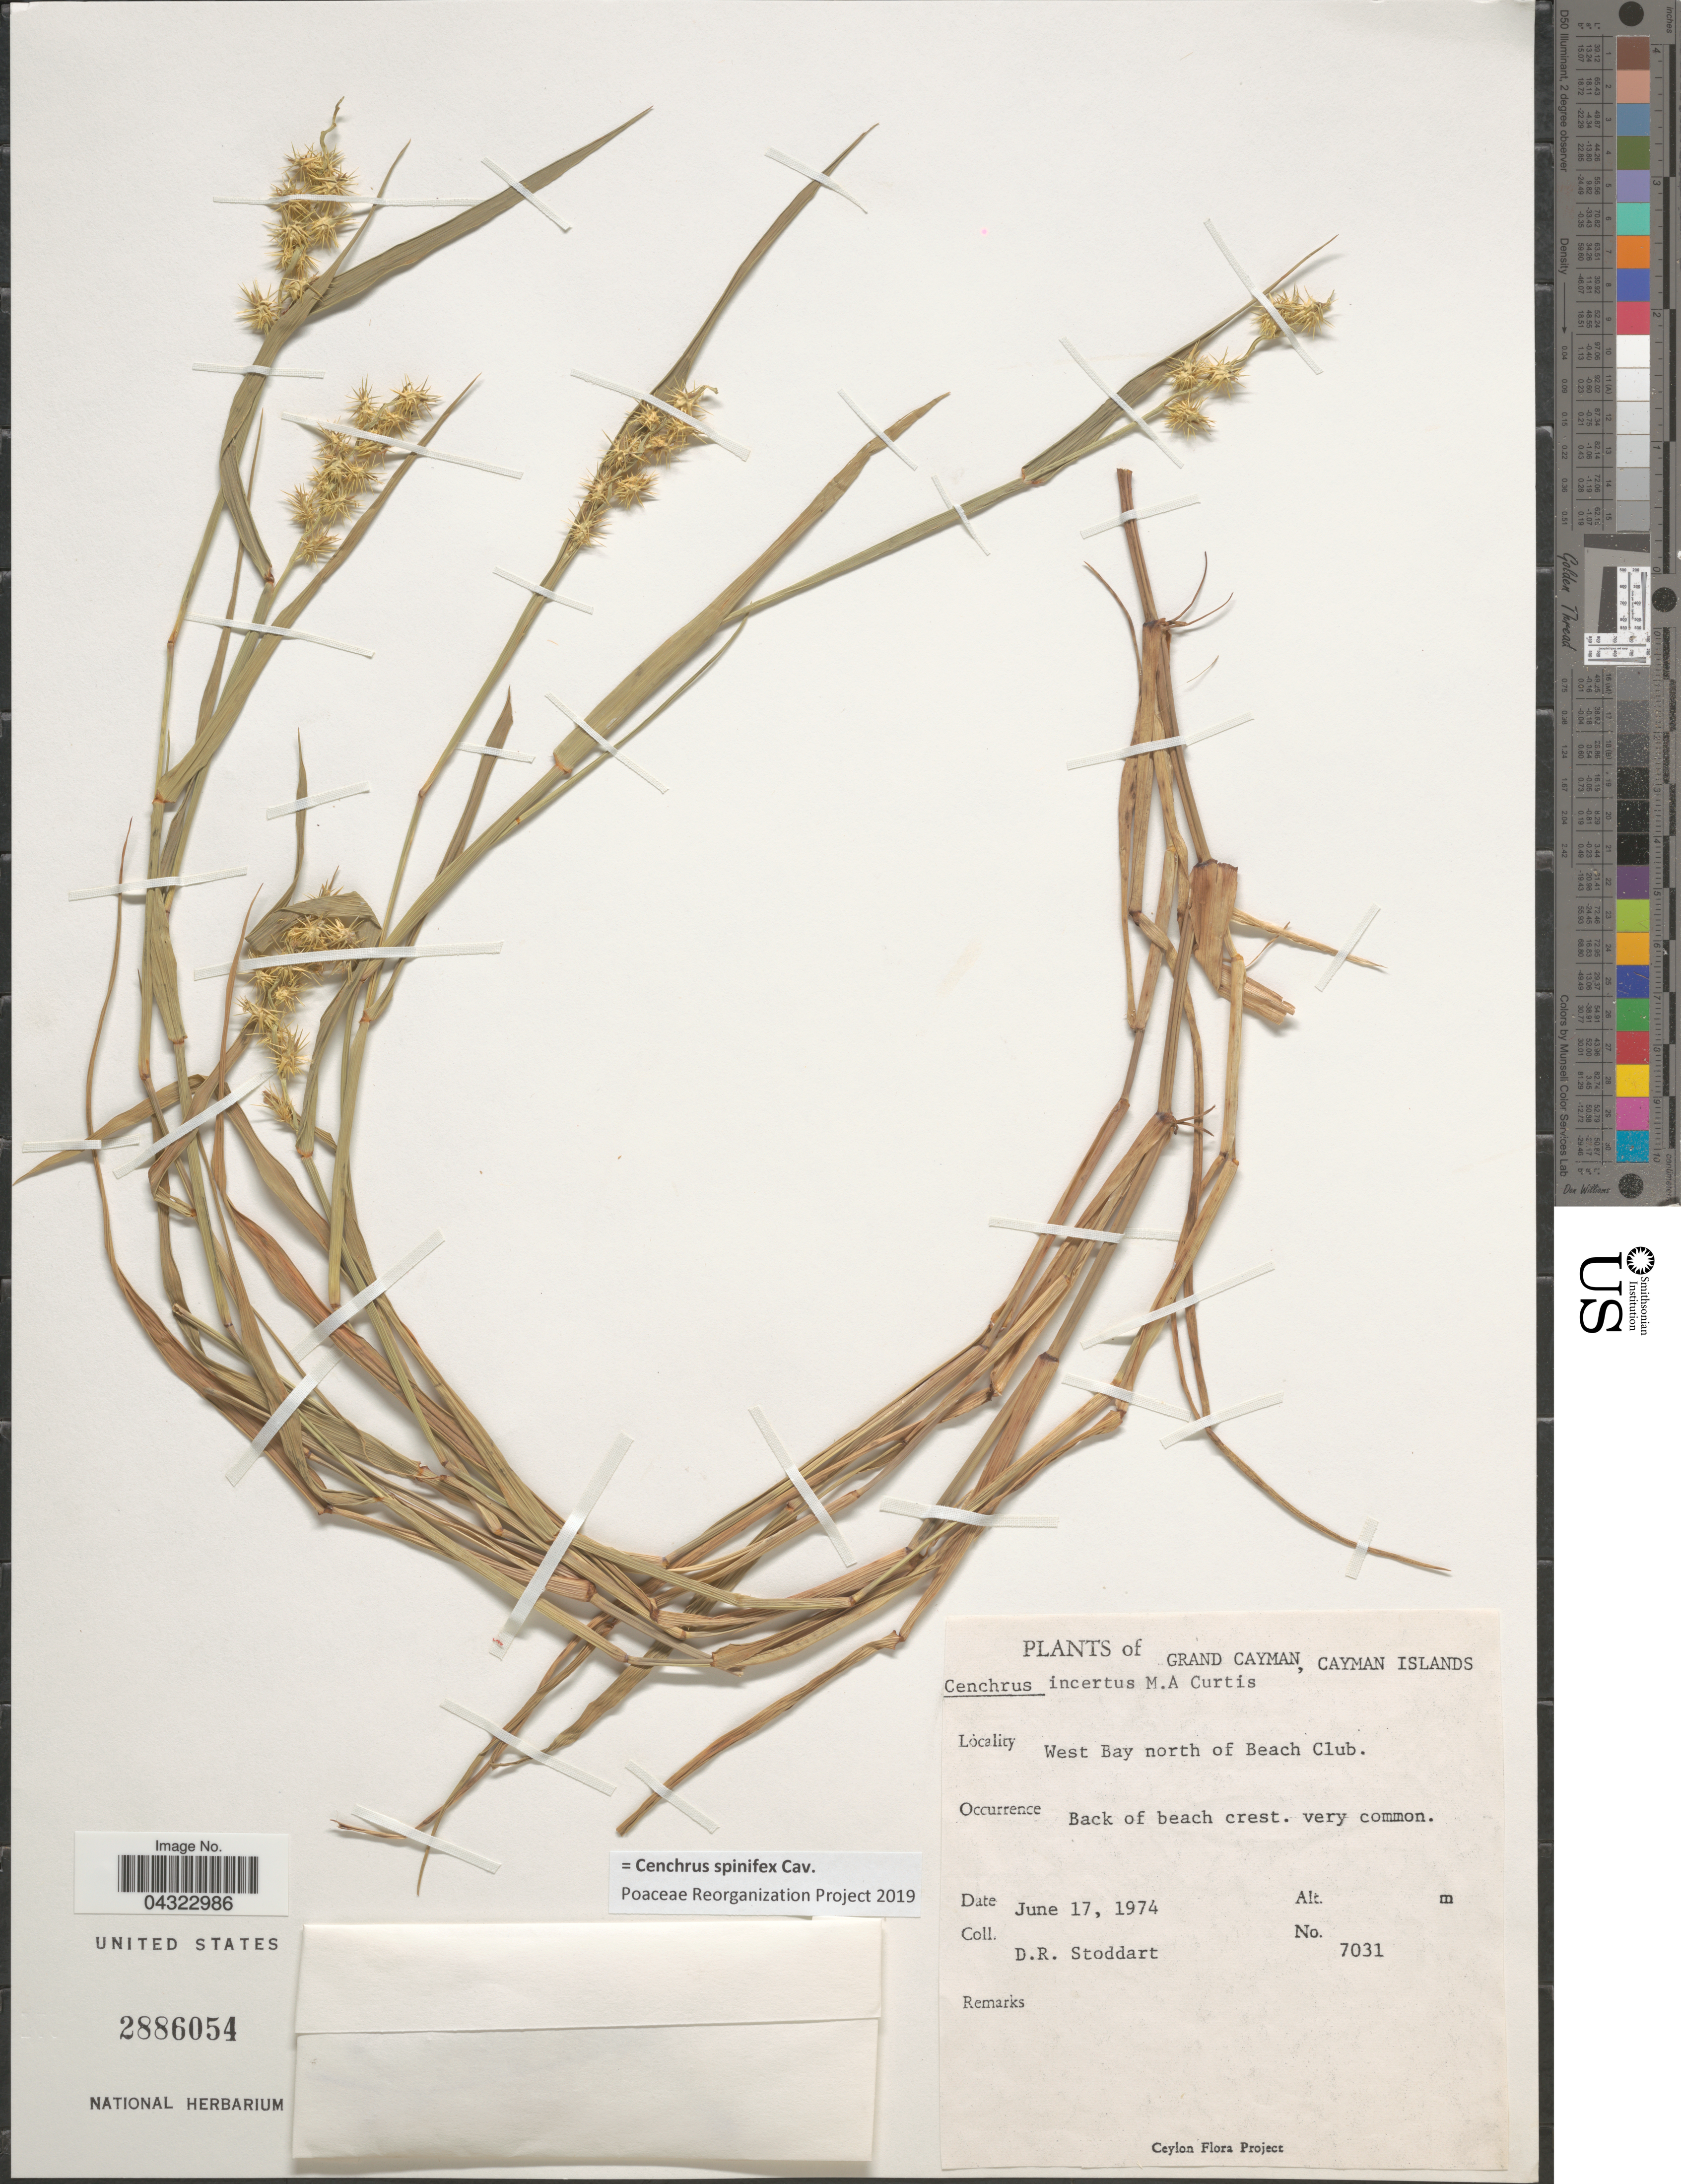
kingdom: Plantae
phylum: Tracheophyta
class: Liliopsida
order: Poales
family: Poaceae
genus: Cenchrus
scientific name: Cenchrus spinifex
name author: Cav.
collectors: D. R. Stoddart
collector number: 7031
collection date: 1974-06-17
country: Cayman Islands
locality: Grand Cayman. West Bay north of Beach Club.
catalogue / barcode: US 2886054